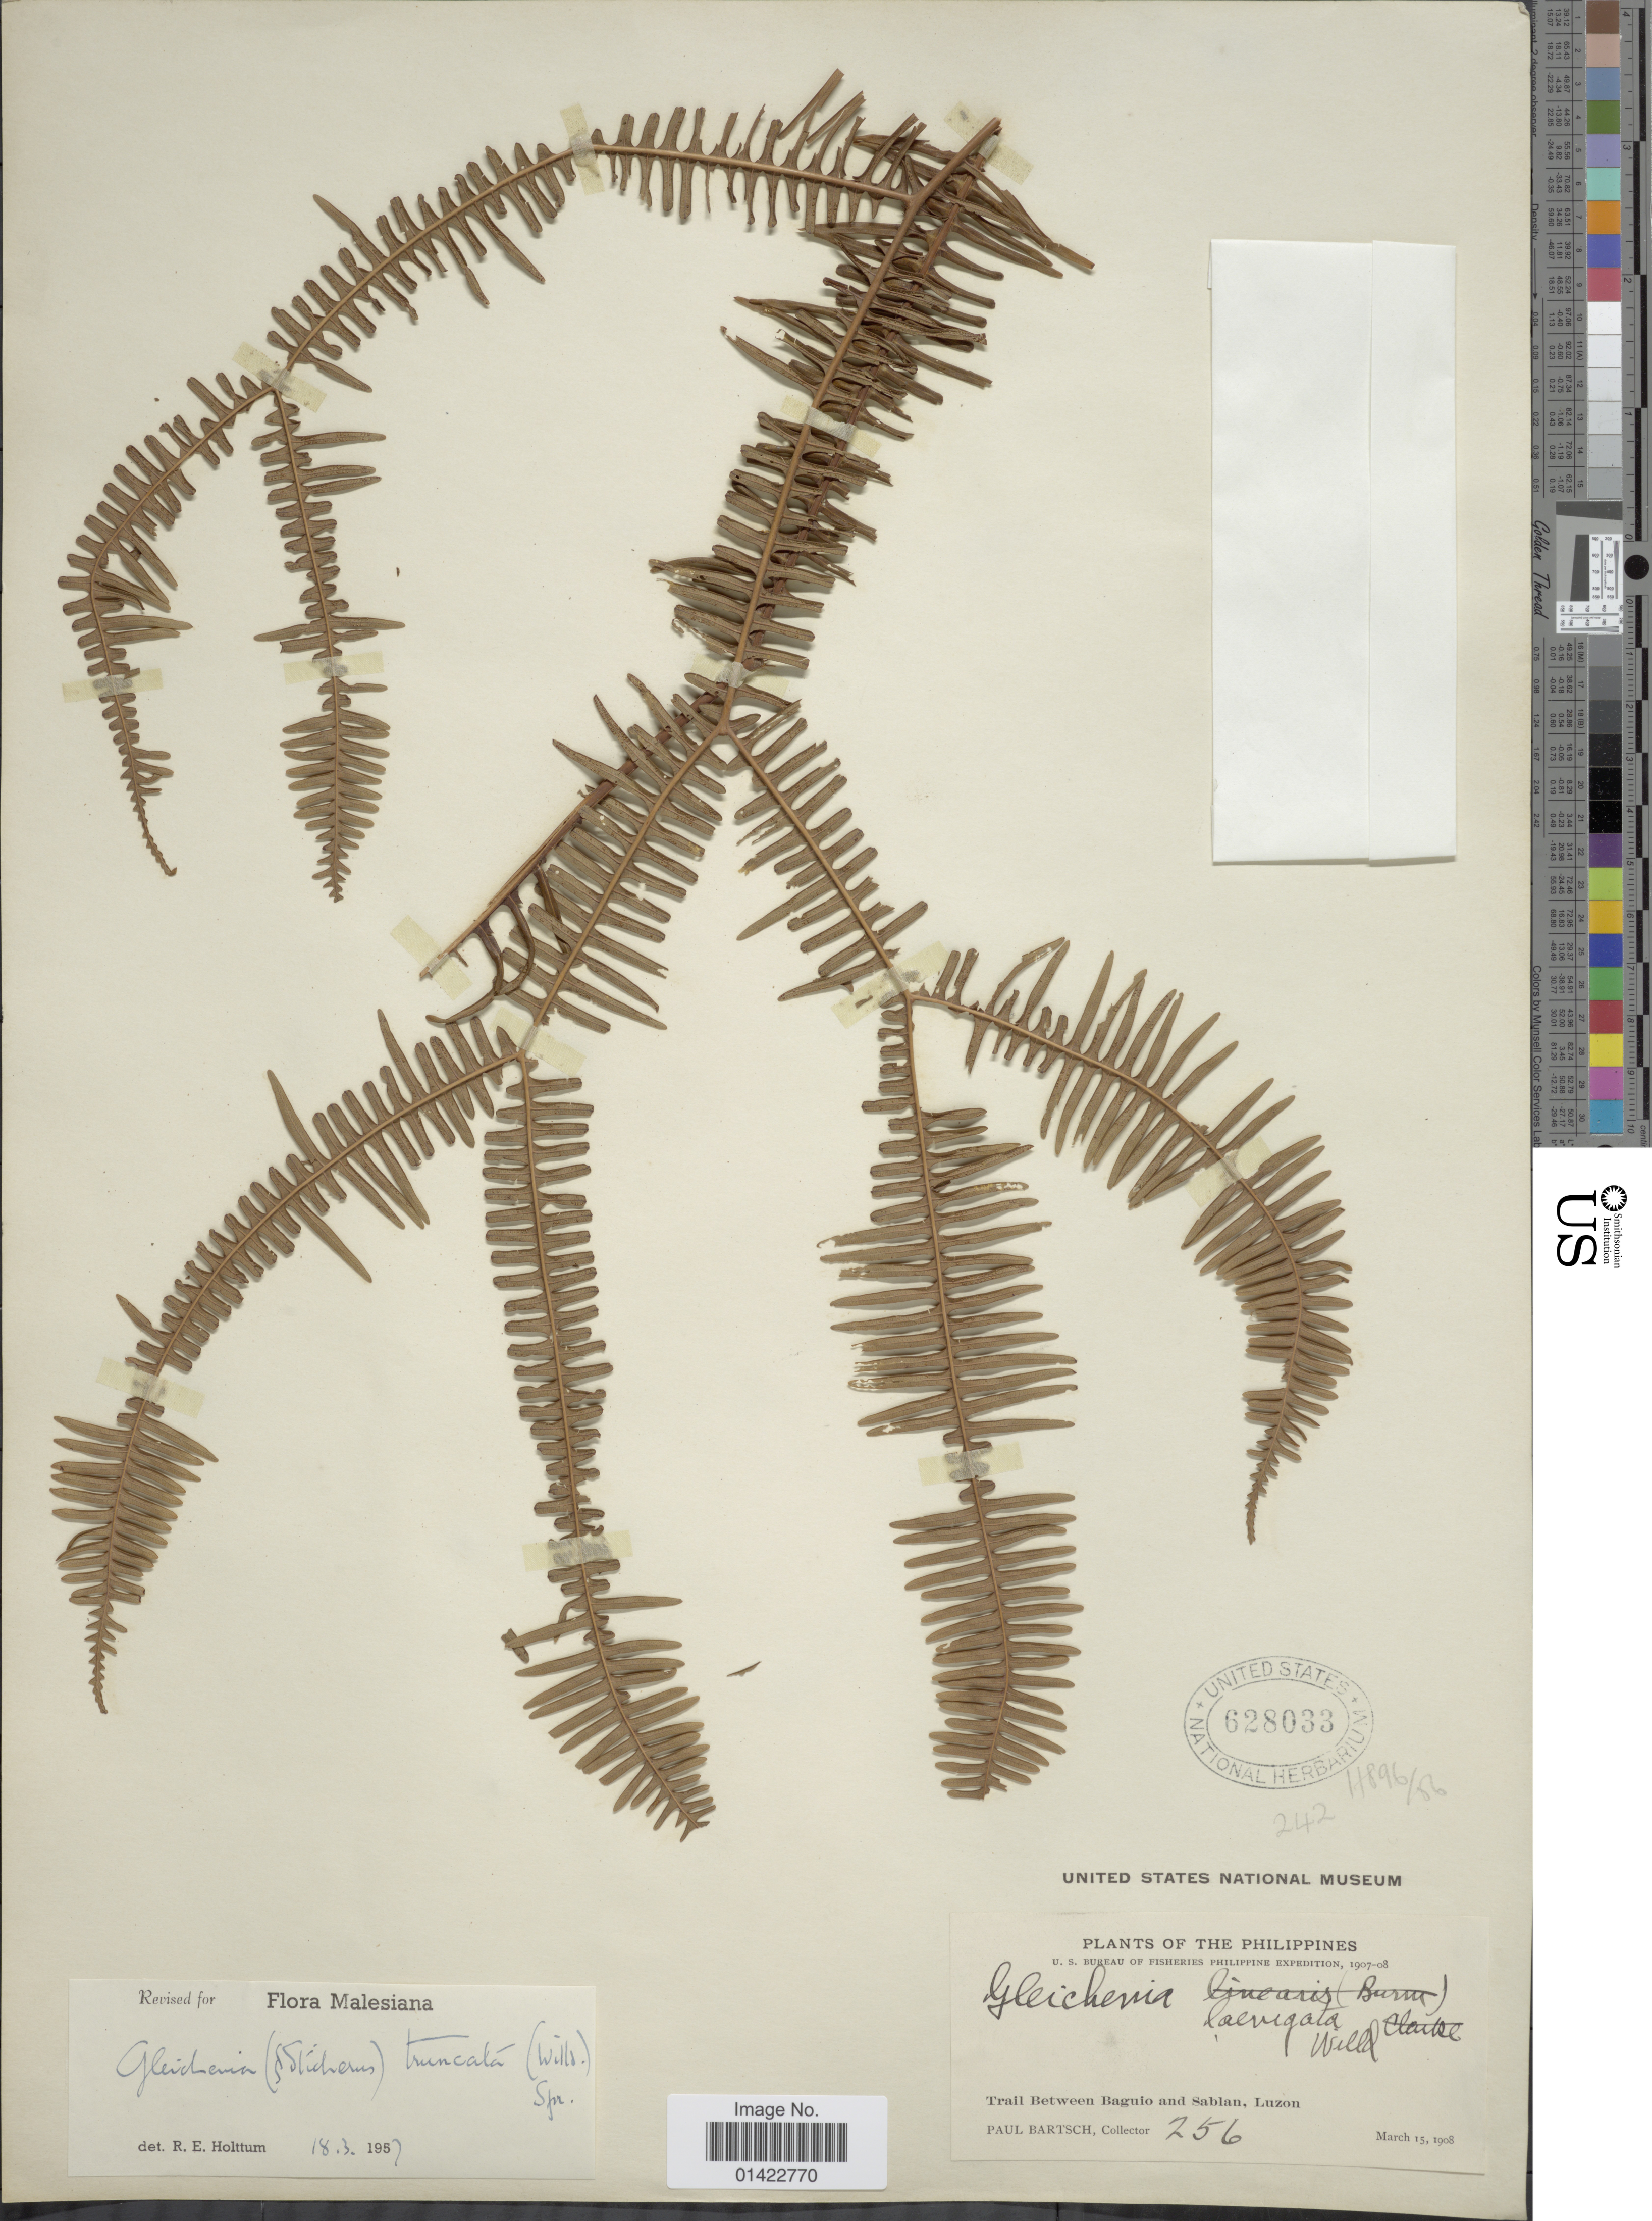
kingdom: Plantae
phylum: Tracheophyta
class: Polypodiopsida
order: Gleicheniales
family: Gleicheniaceae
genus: Sticherus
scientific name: Sticherus truncatus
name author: (Willd.) Nakai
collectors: P. Bartsch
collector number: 256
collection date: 1908-03-15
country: Philippines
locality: Trail between Baguio and Sablan, Luzon.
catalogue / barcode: US 628033